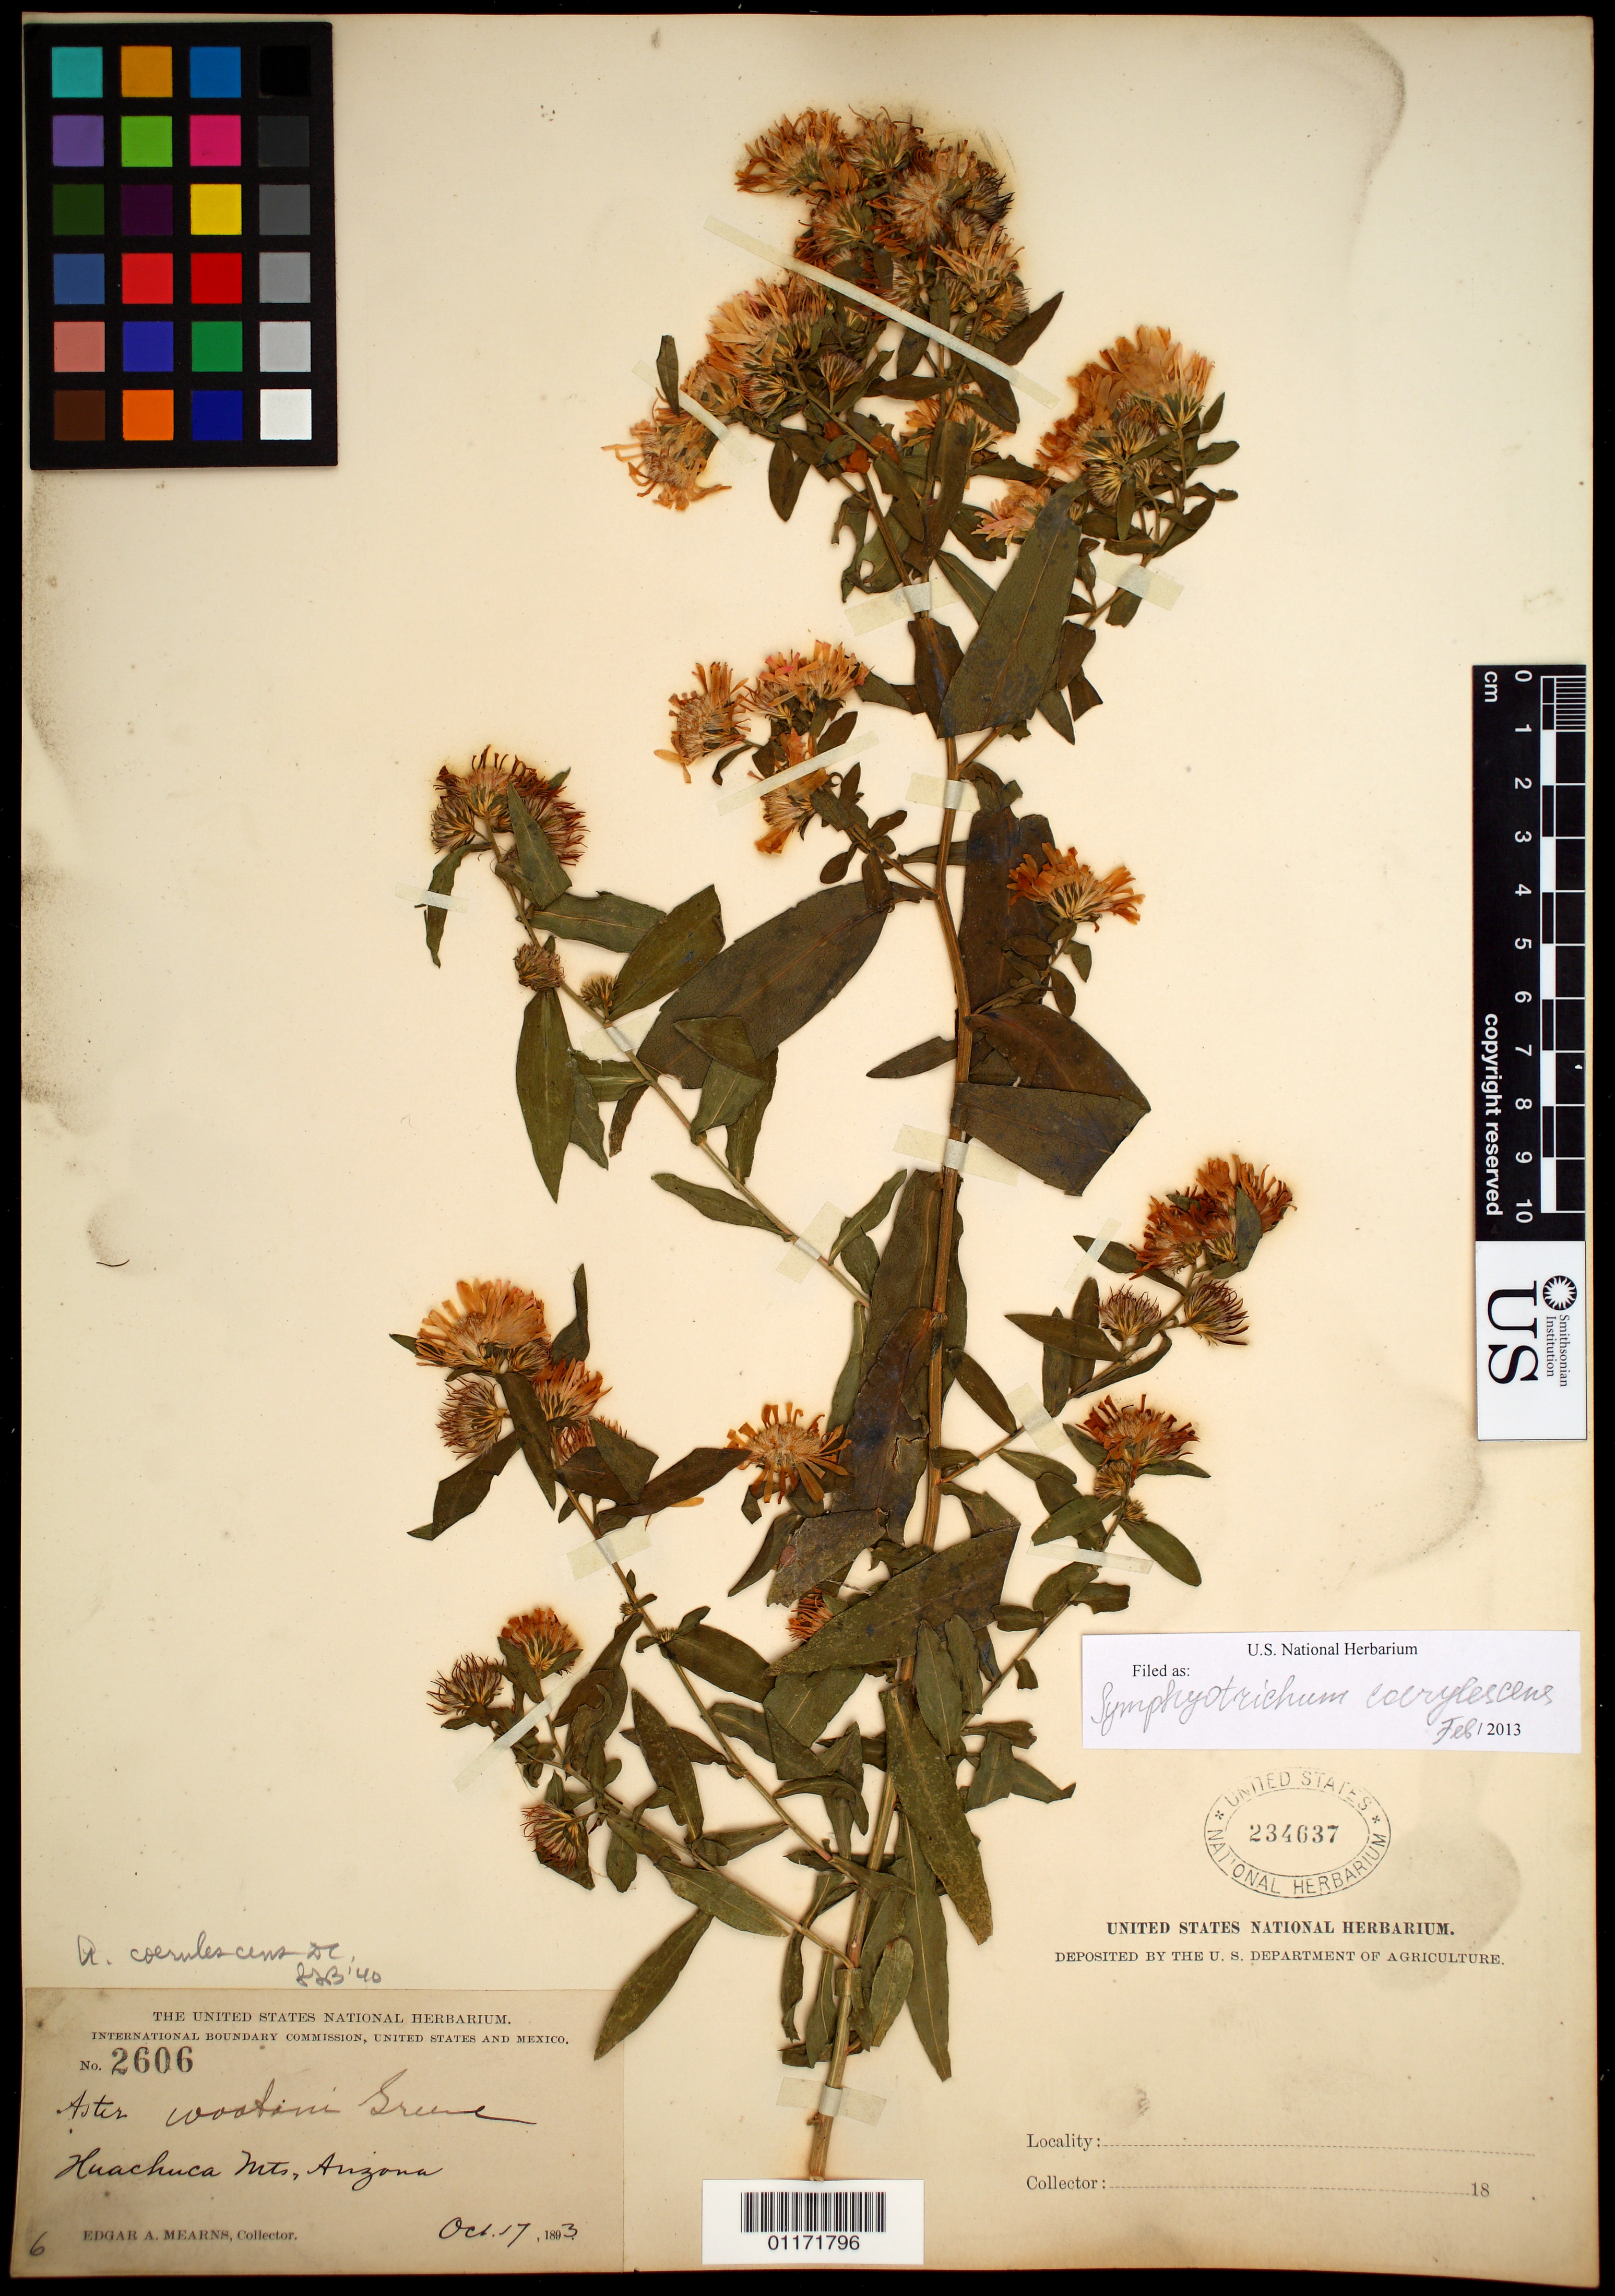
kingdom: Plantae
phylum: Tracheophyta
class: Magnoliopsida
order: Asterales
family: Asteraceae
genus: Symphyotrichum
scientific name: Symphyotrichum lanceolatum var. hesperium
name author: (A. Gray) G.L. Nesom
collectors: E. A. Mearns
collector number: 2606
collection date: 1892-10-17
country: United States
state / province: Arizona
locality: Huachuca Mts.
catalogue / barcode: US 234637